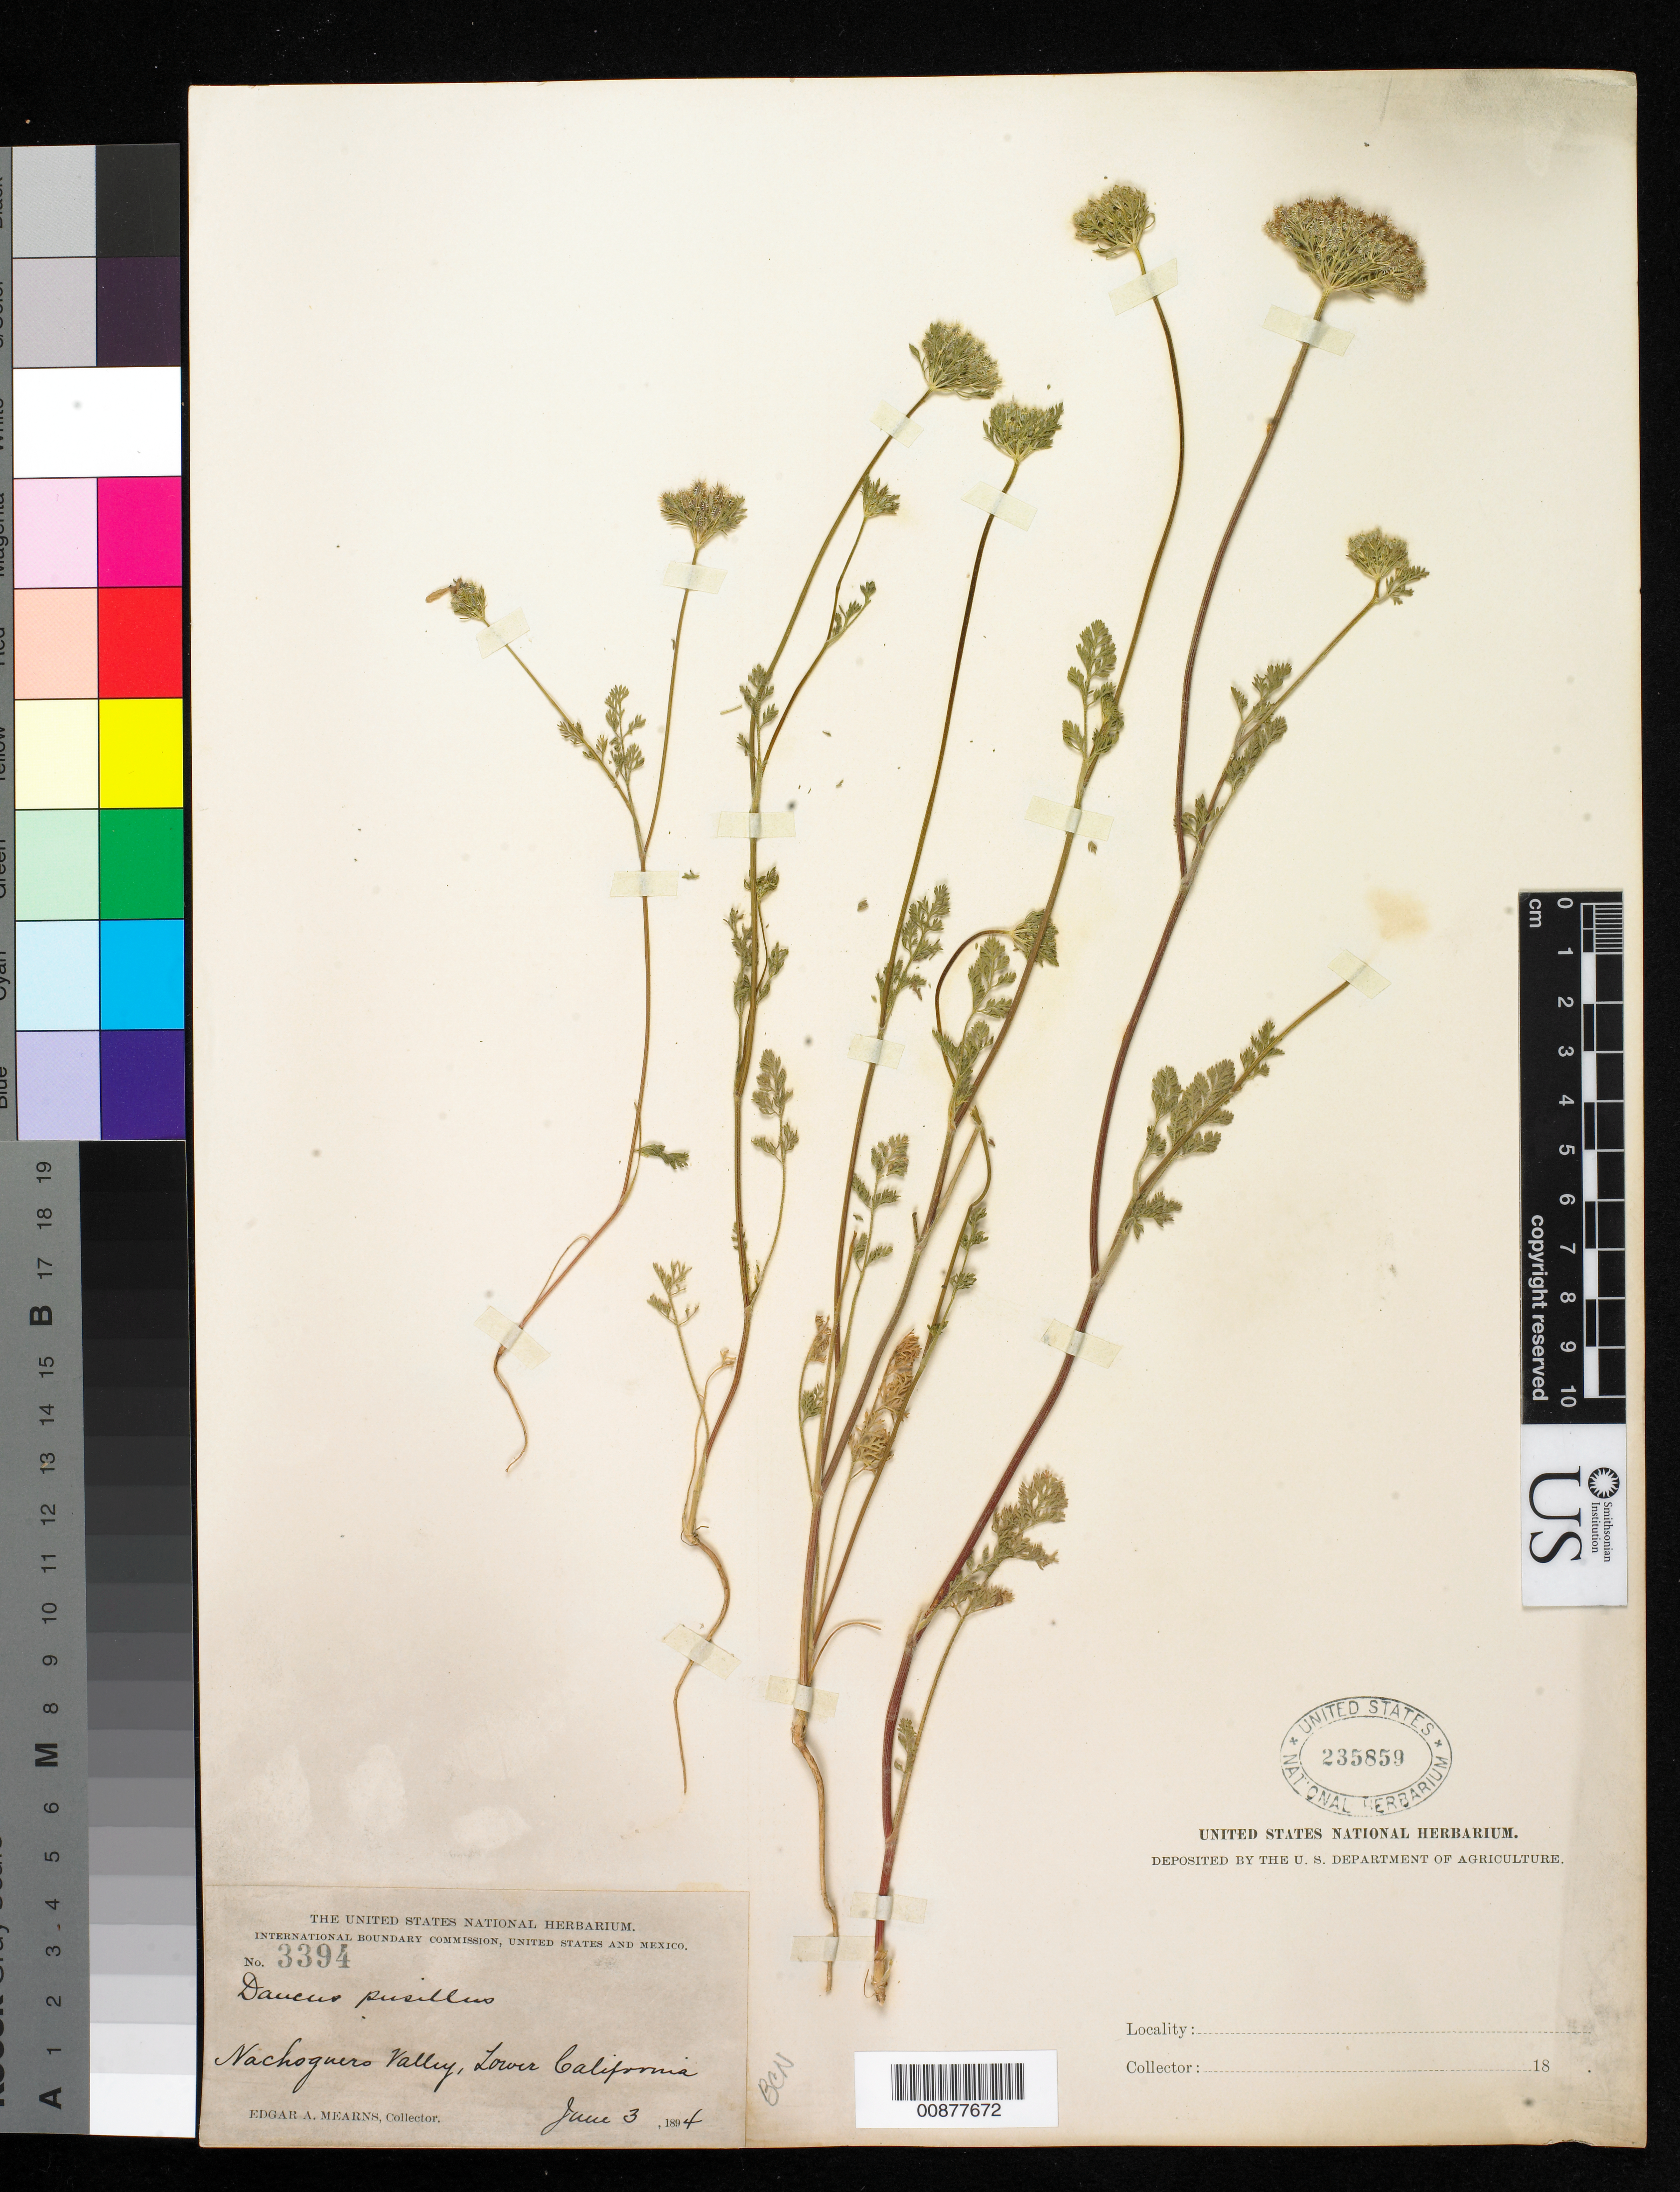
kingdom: Plantae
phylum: Tracheophyta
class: Magnoliopsida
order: Apiales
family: Apiaceae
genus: Daucus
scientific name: Daucus pusillus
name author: Michx.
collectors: E. A. Mearns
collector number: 3394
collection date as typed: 03 Jun 1894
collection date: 1894-06-03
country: Mexico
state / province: Baja California Norte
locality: Nachoguero Valley, Baja California.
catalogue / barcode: US 235859